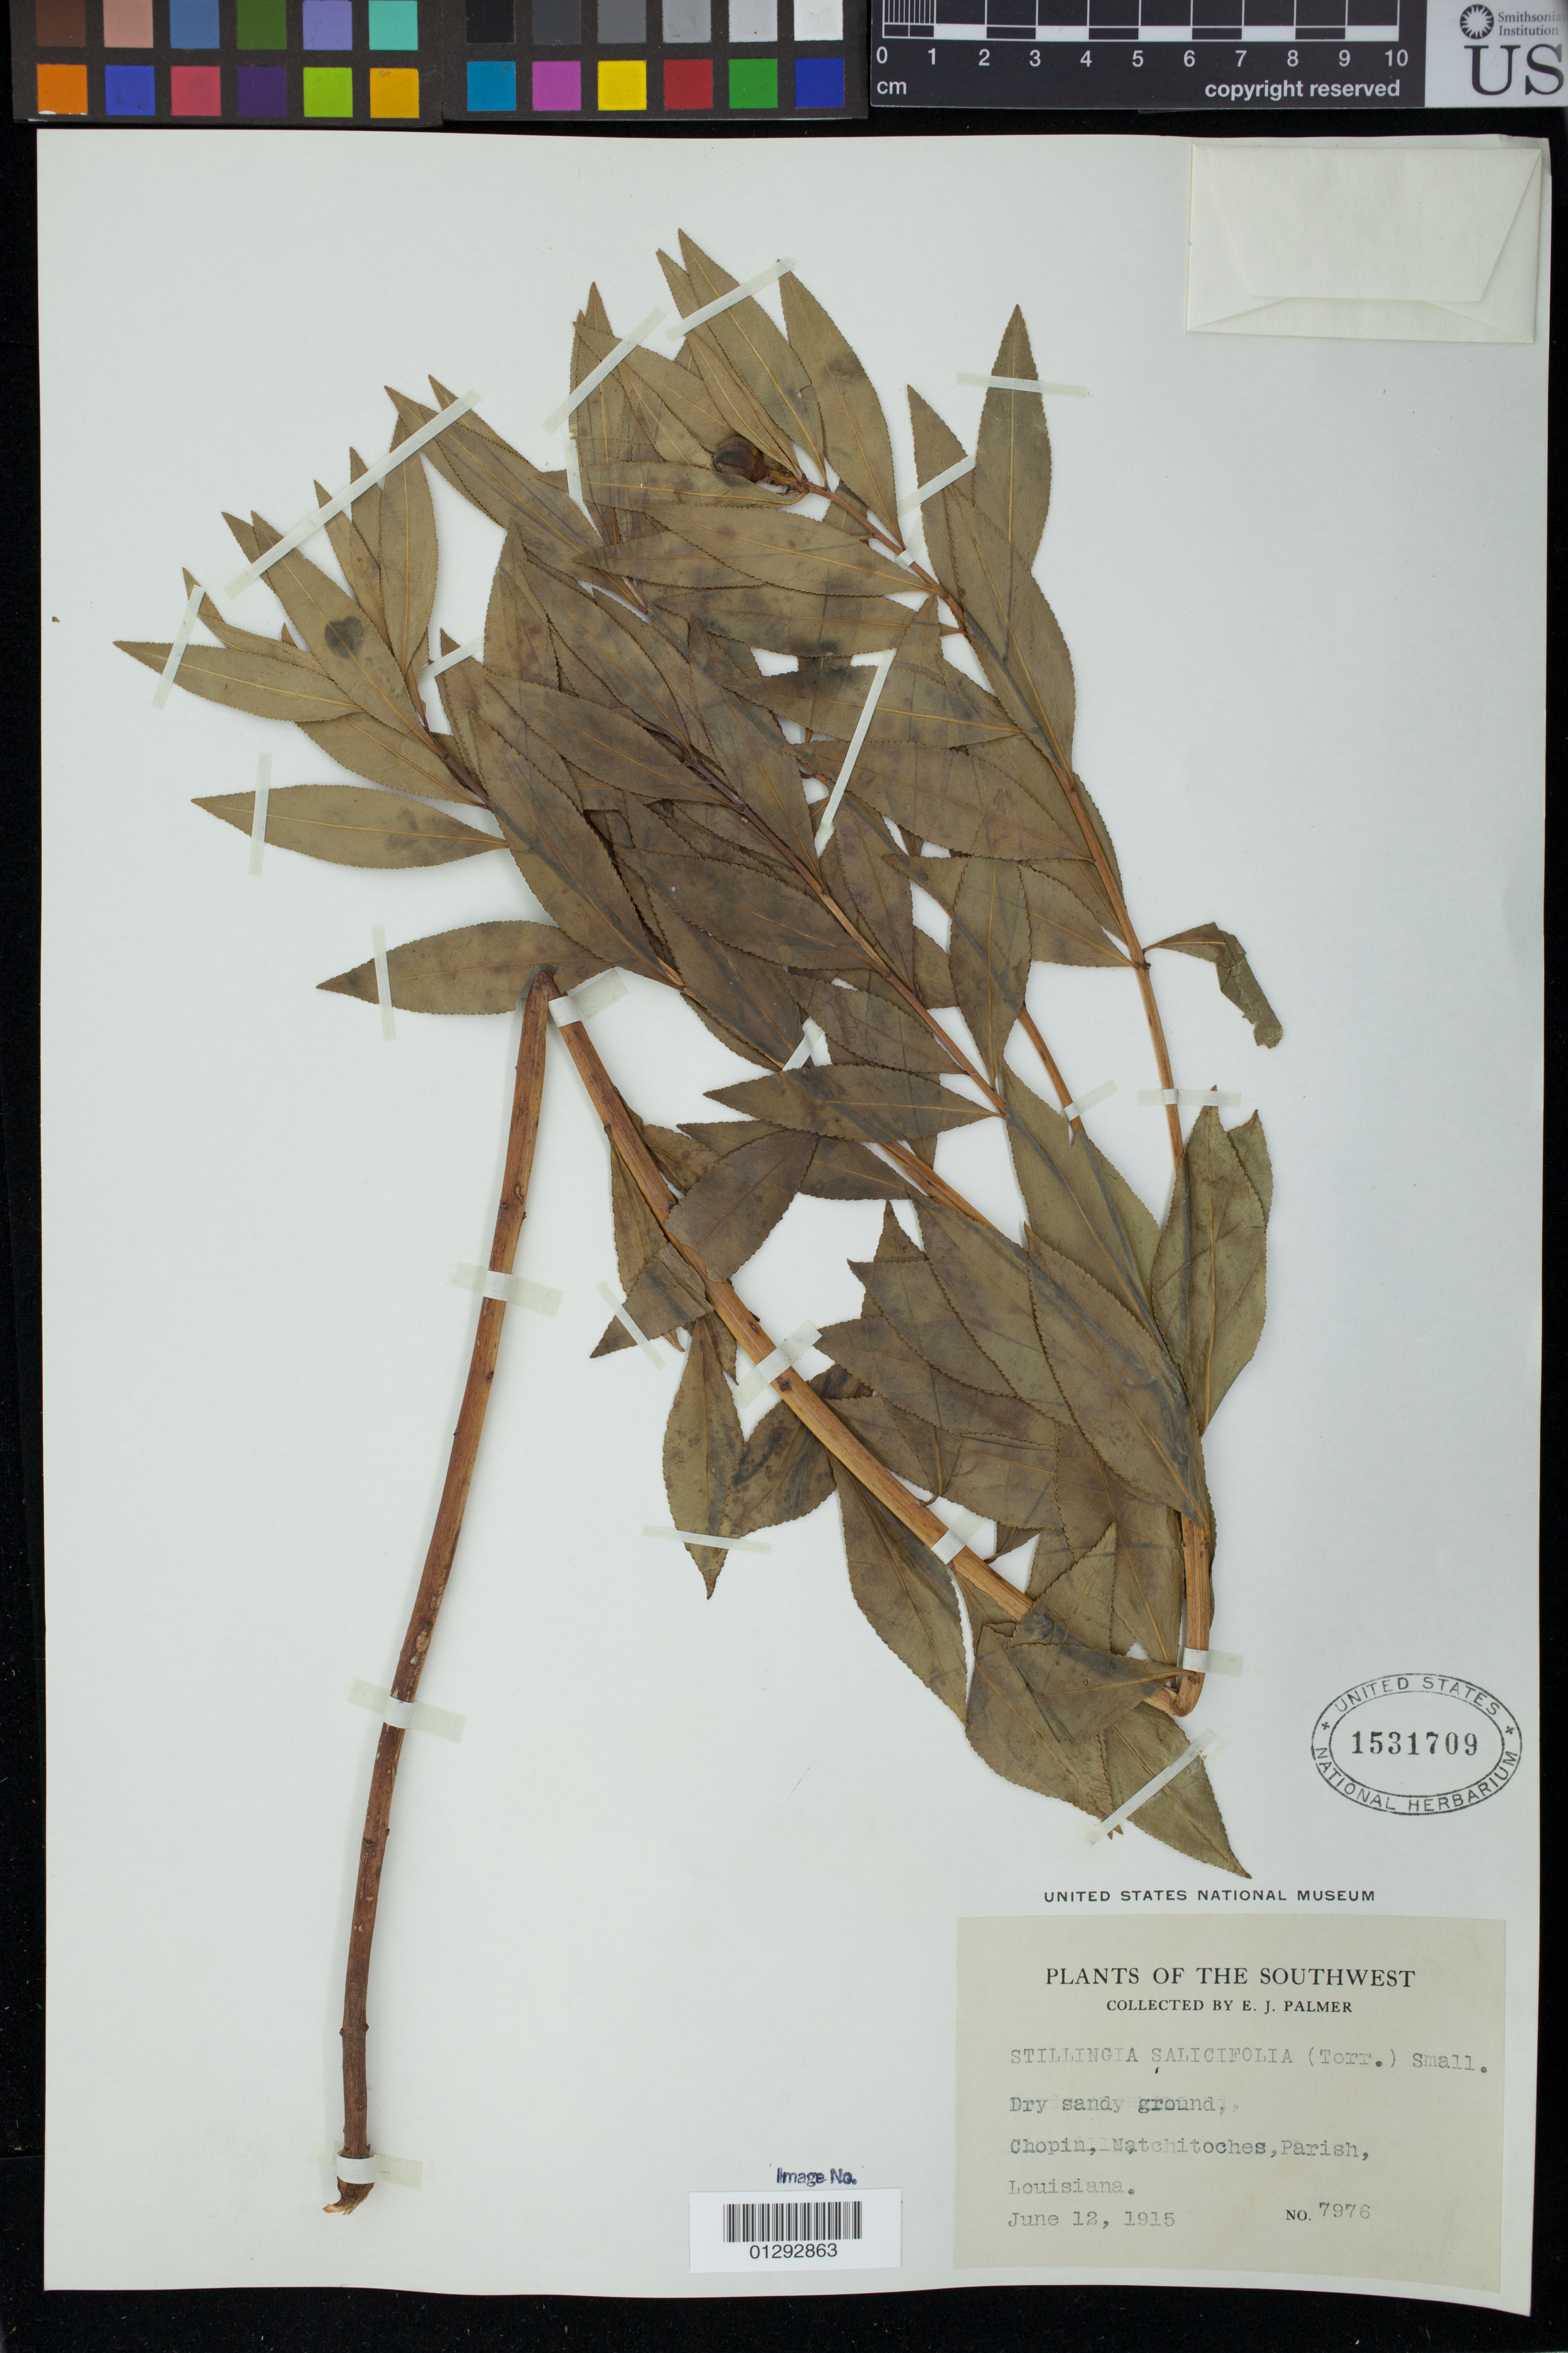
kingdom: Plantae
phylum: Tracheophyta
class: Magnoliopsida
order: Malpighiales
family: Euphorbiaceae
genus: Stillingia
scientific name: Stillingia sylvatica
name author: L.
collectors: E. J. Palmer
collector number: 7976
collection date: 1915-06-12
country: United States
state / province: Louisiana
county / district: Natchitoches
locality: Chopin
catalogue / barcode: US 1531709